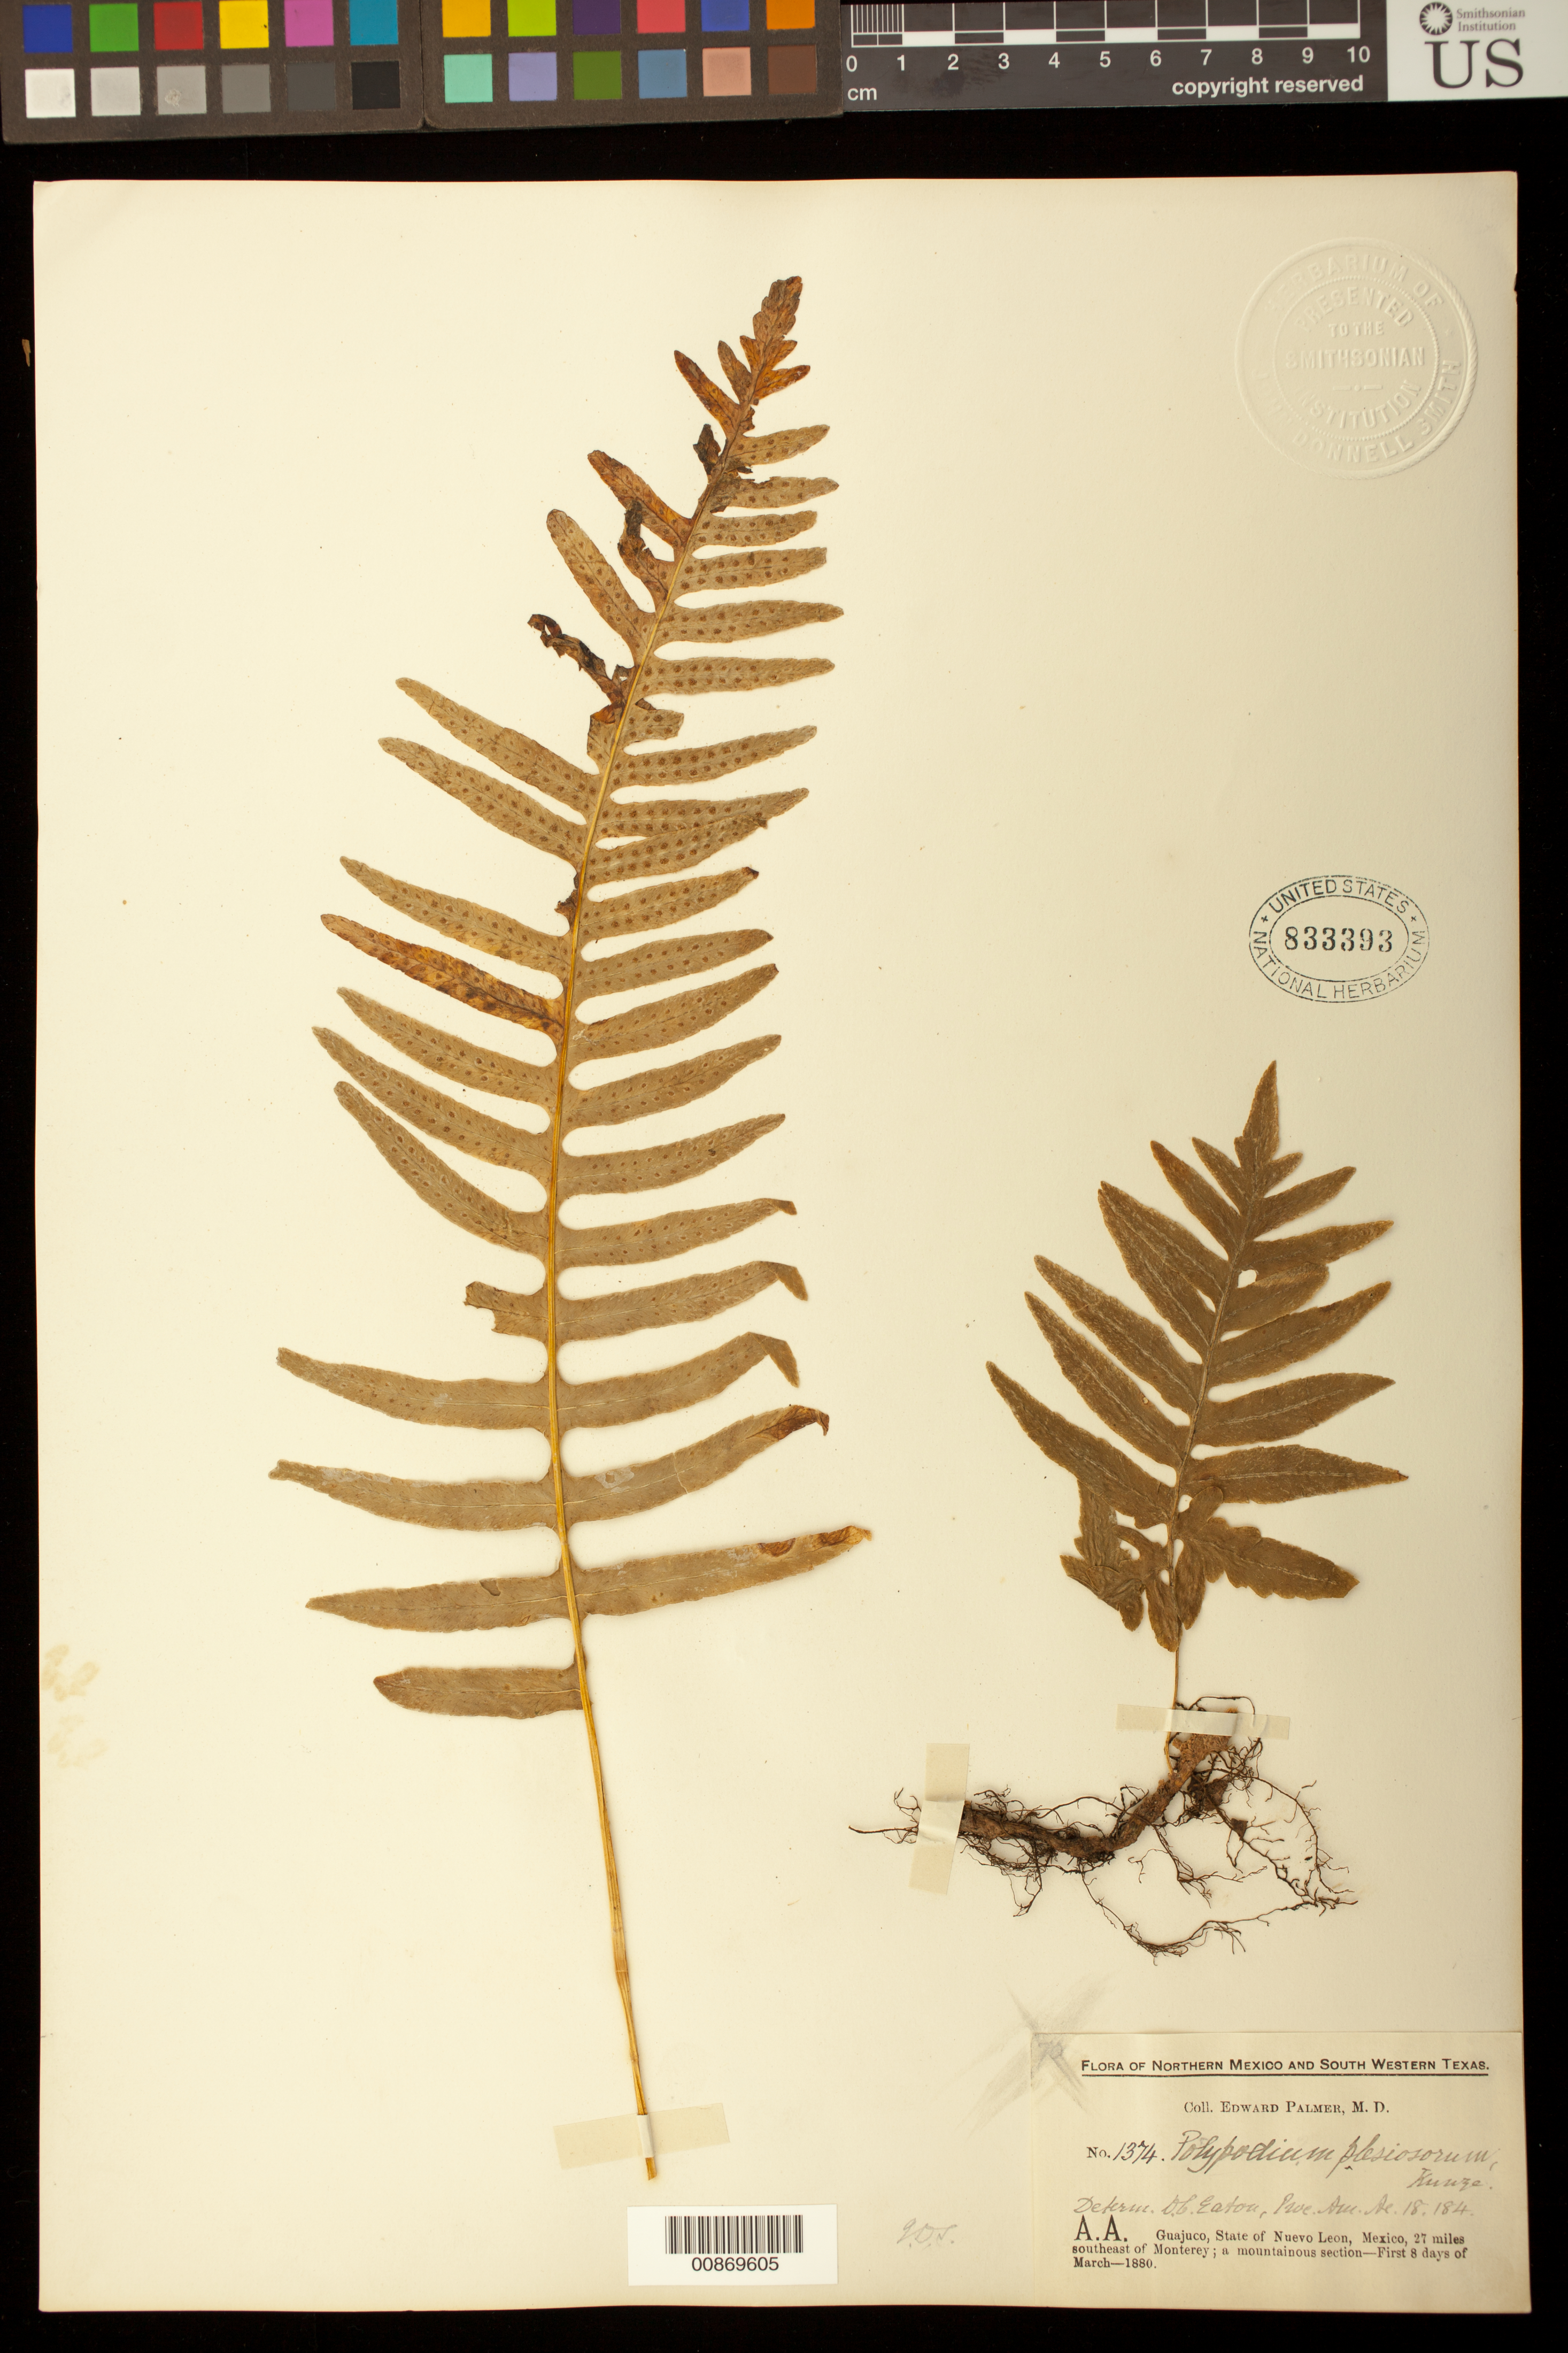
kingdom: Plantae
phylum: Tracheophyta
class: Polypodiopsida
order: Polypodiales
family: Polypodiaceae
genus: Polypodium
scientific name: Polypodium plesiosorum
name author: Kunze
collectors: E. Palmer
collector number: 1374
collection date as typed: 01 Mar 1880 to 08 Mar 1880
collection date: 1880-03-01/1880-03-08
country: Mexico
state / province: Nuevo León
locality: A.A. Guajuco, Nuevo León, 27 miles southeast of Monterrey.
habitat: A mountainous section.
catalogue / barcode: US 833393